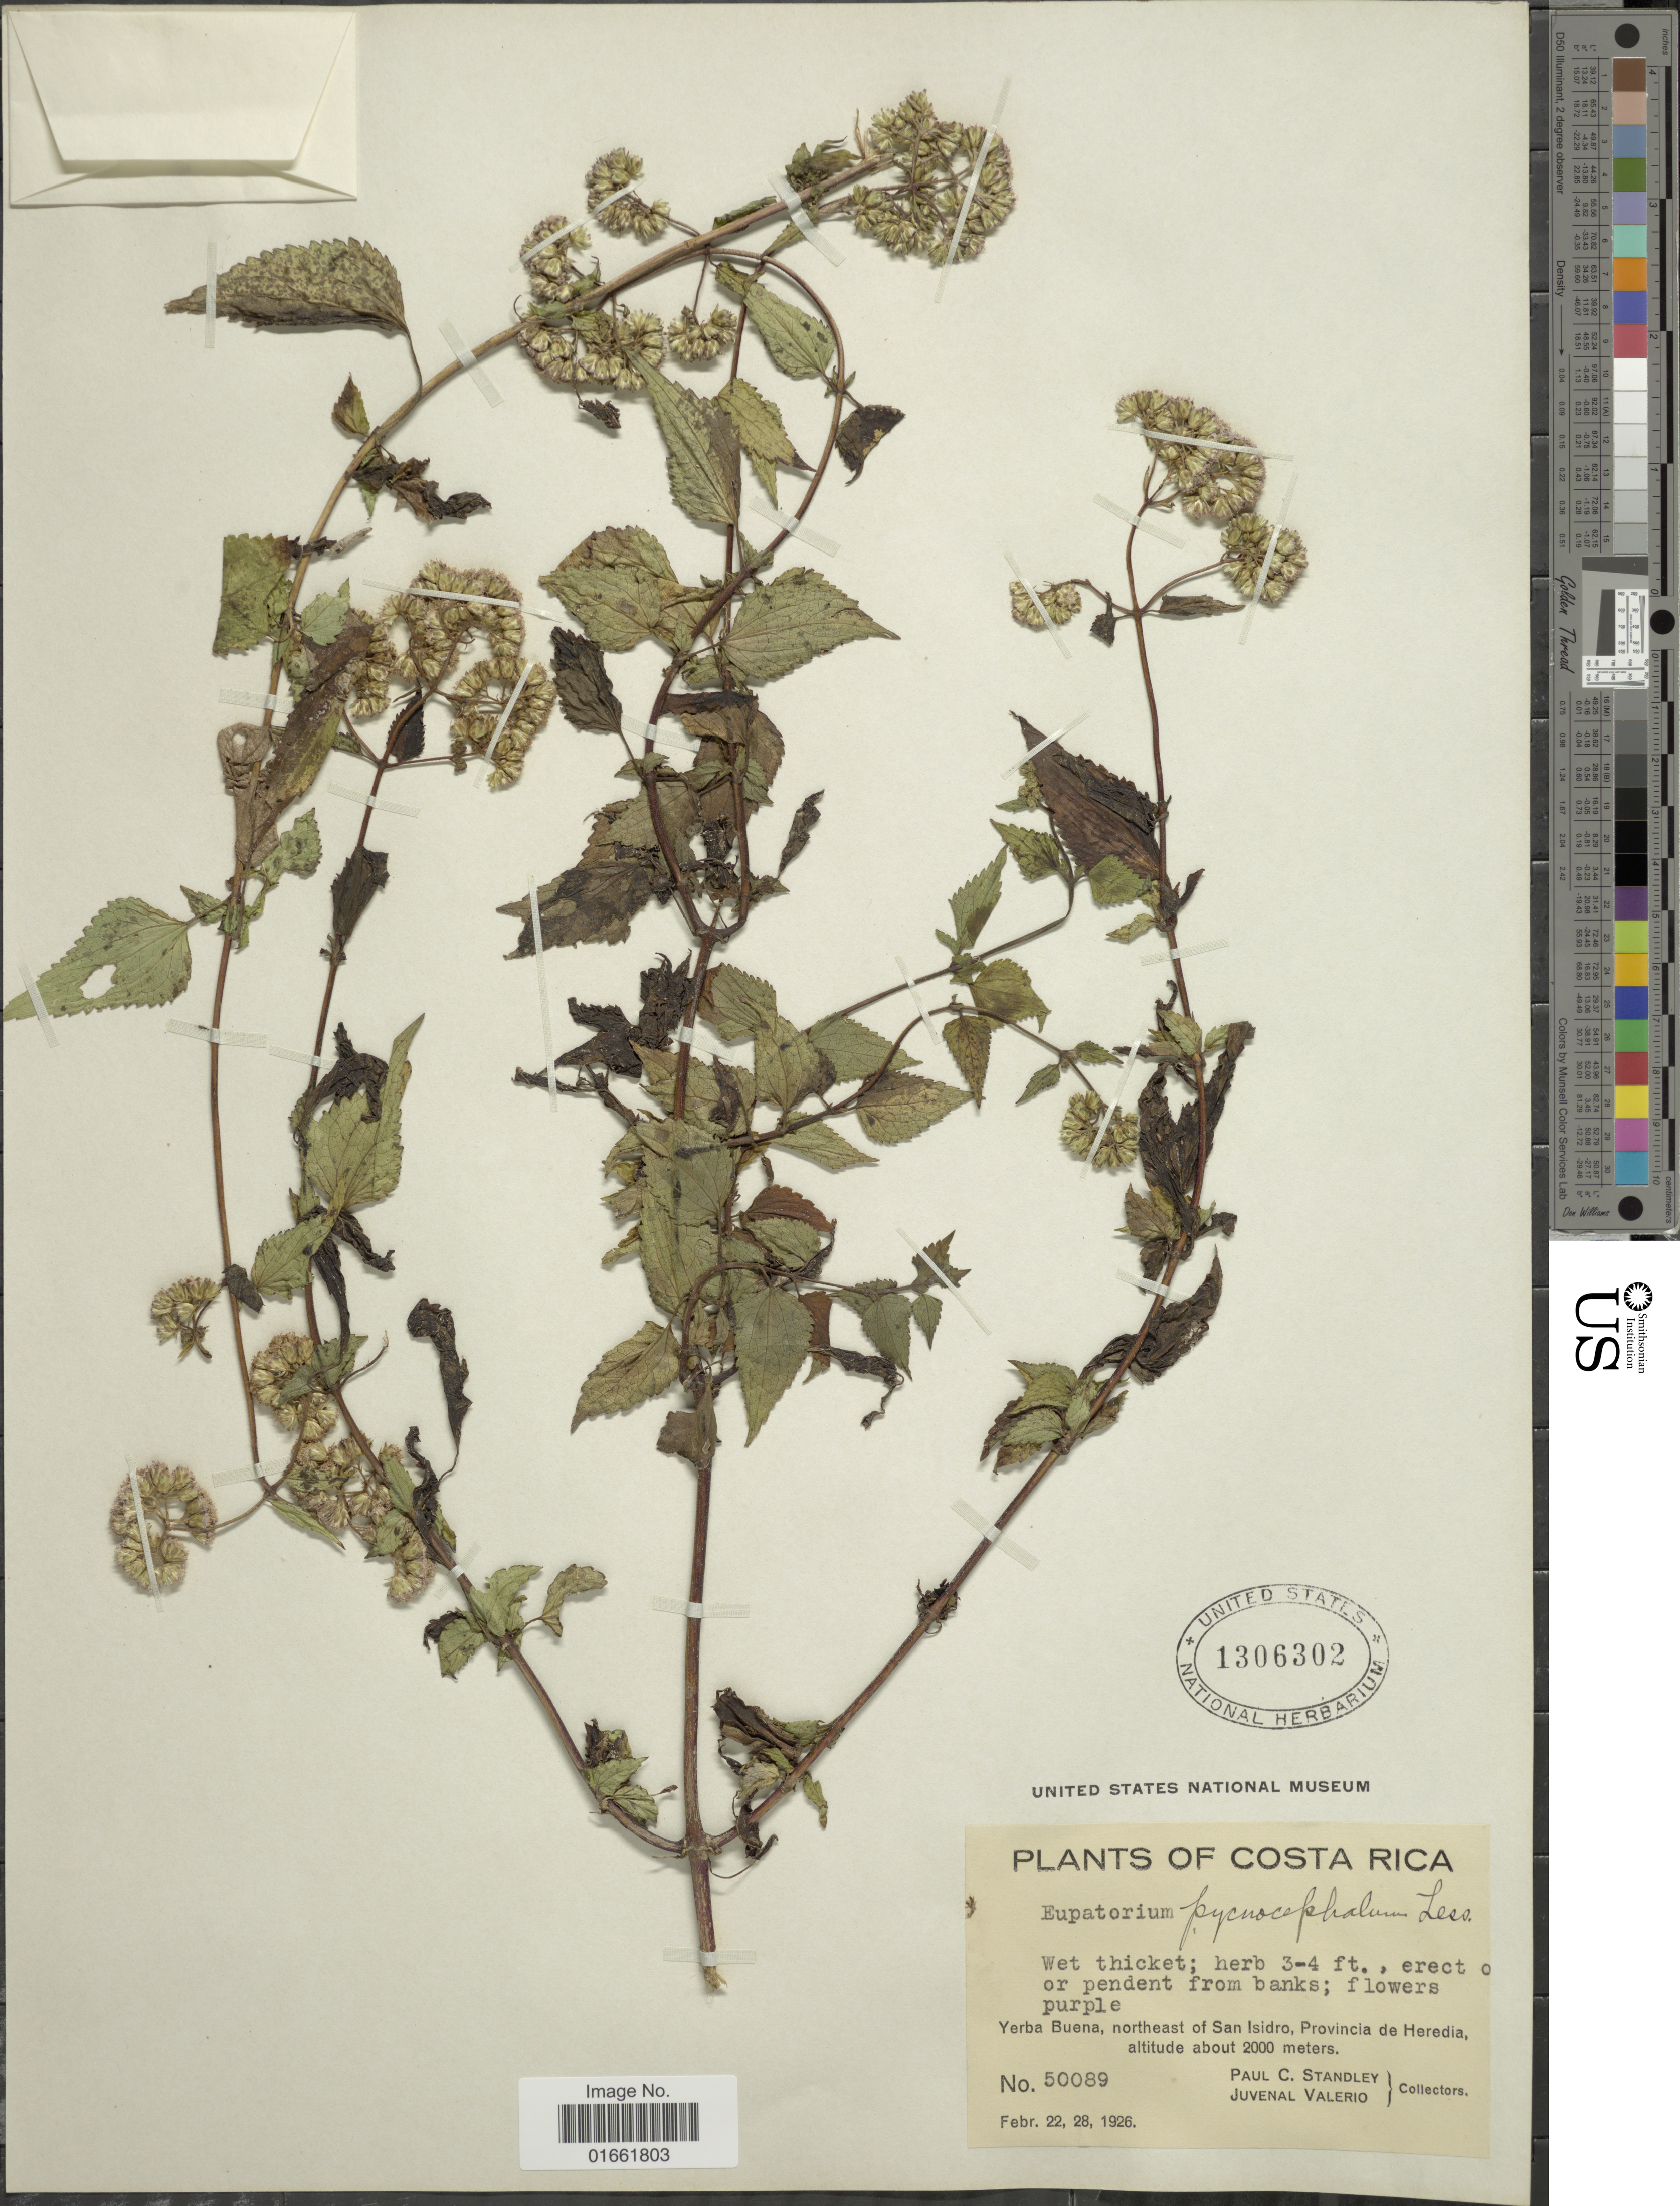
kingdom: Plantae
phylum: Tracheophyta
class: Magnoliopsida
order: Asterales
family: Asteraceae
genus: Fleischmannia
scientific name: Fleischmannia pratensis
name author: (Klatt) R.M. King & H. Rob.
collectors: P. C. Standley & J. Valerio R.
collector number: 50089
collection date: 1926-02-22/1926-02-28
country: Costa Rica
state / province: Heredia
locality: Yerba Buena, northeast of San Isidro, Provincia de Heredia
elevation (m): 2000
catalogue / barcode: US 1306302